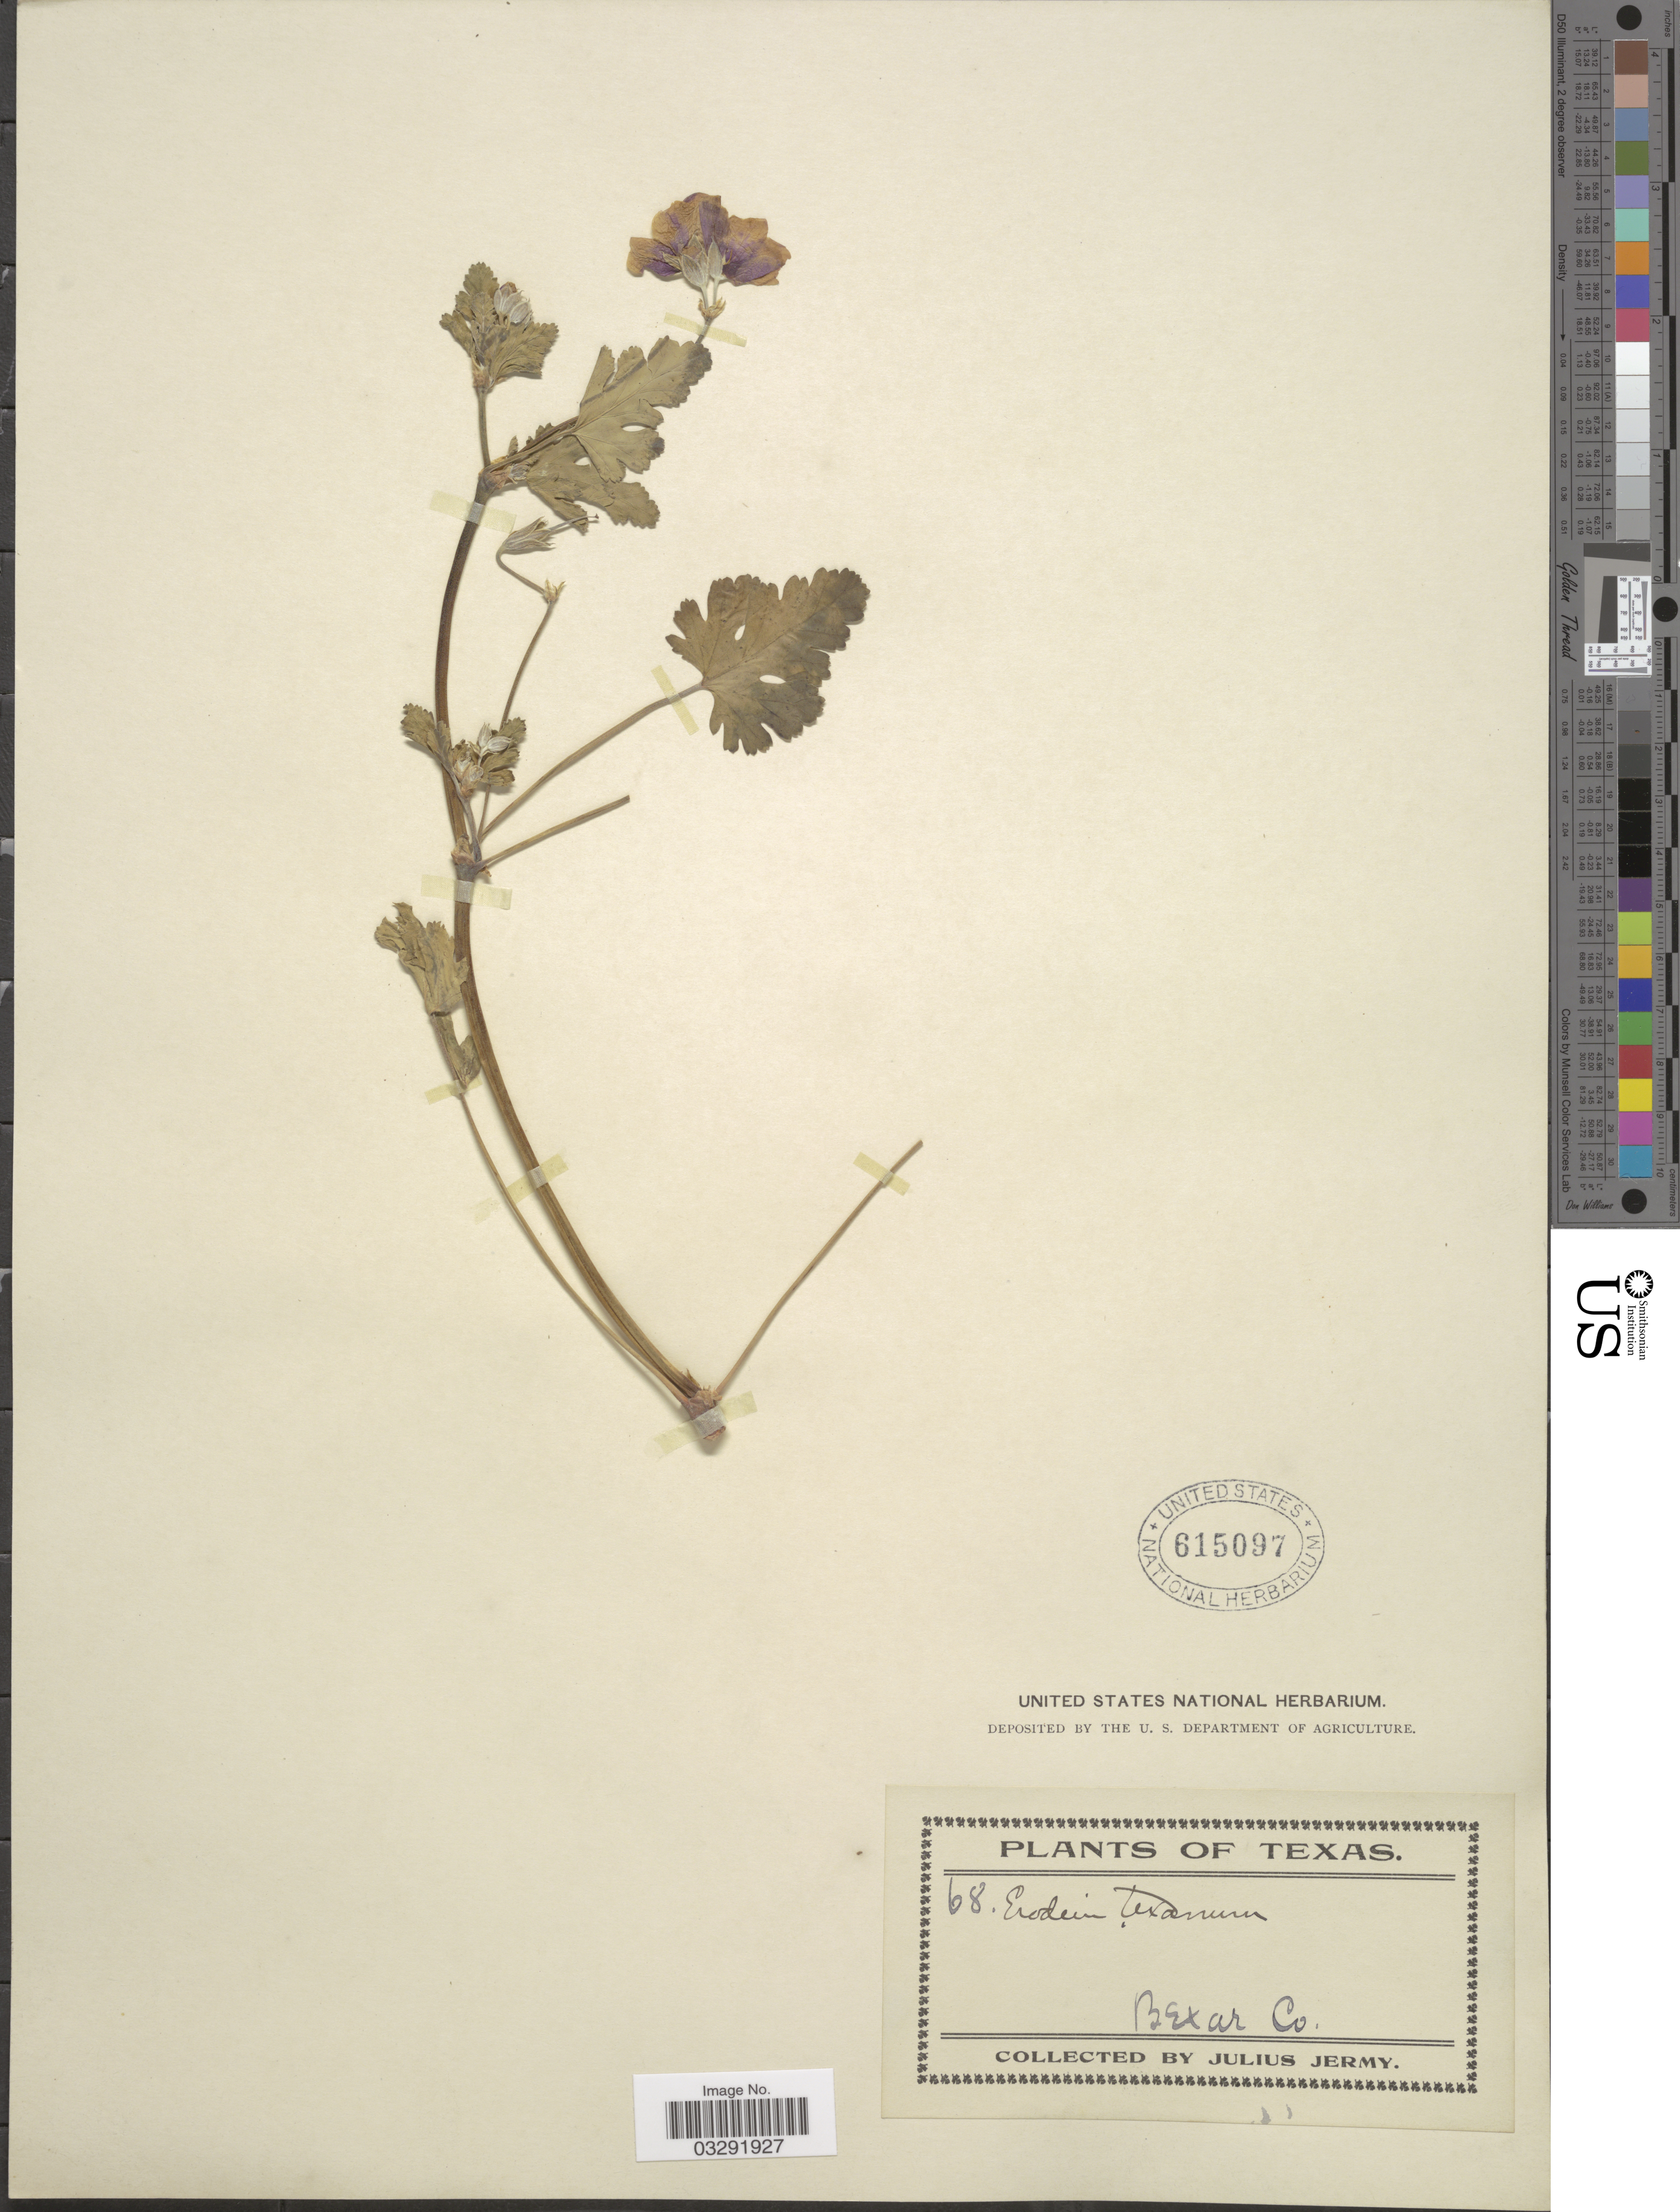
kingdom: Plantae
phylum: Tracheophyta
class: Magnoliopsida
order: Geraniales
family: Geraniaceae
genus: Erodium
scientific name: Erodium texanum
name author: A. Gray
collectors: J. Jermy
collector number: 68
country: United States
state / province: Texas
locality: Bexar Co.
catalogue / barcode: US 615097